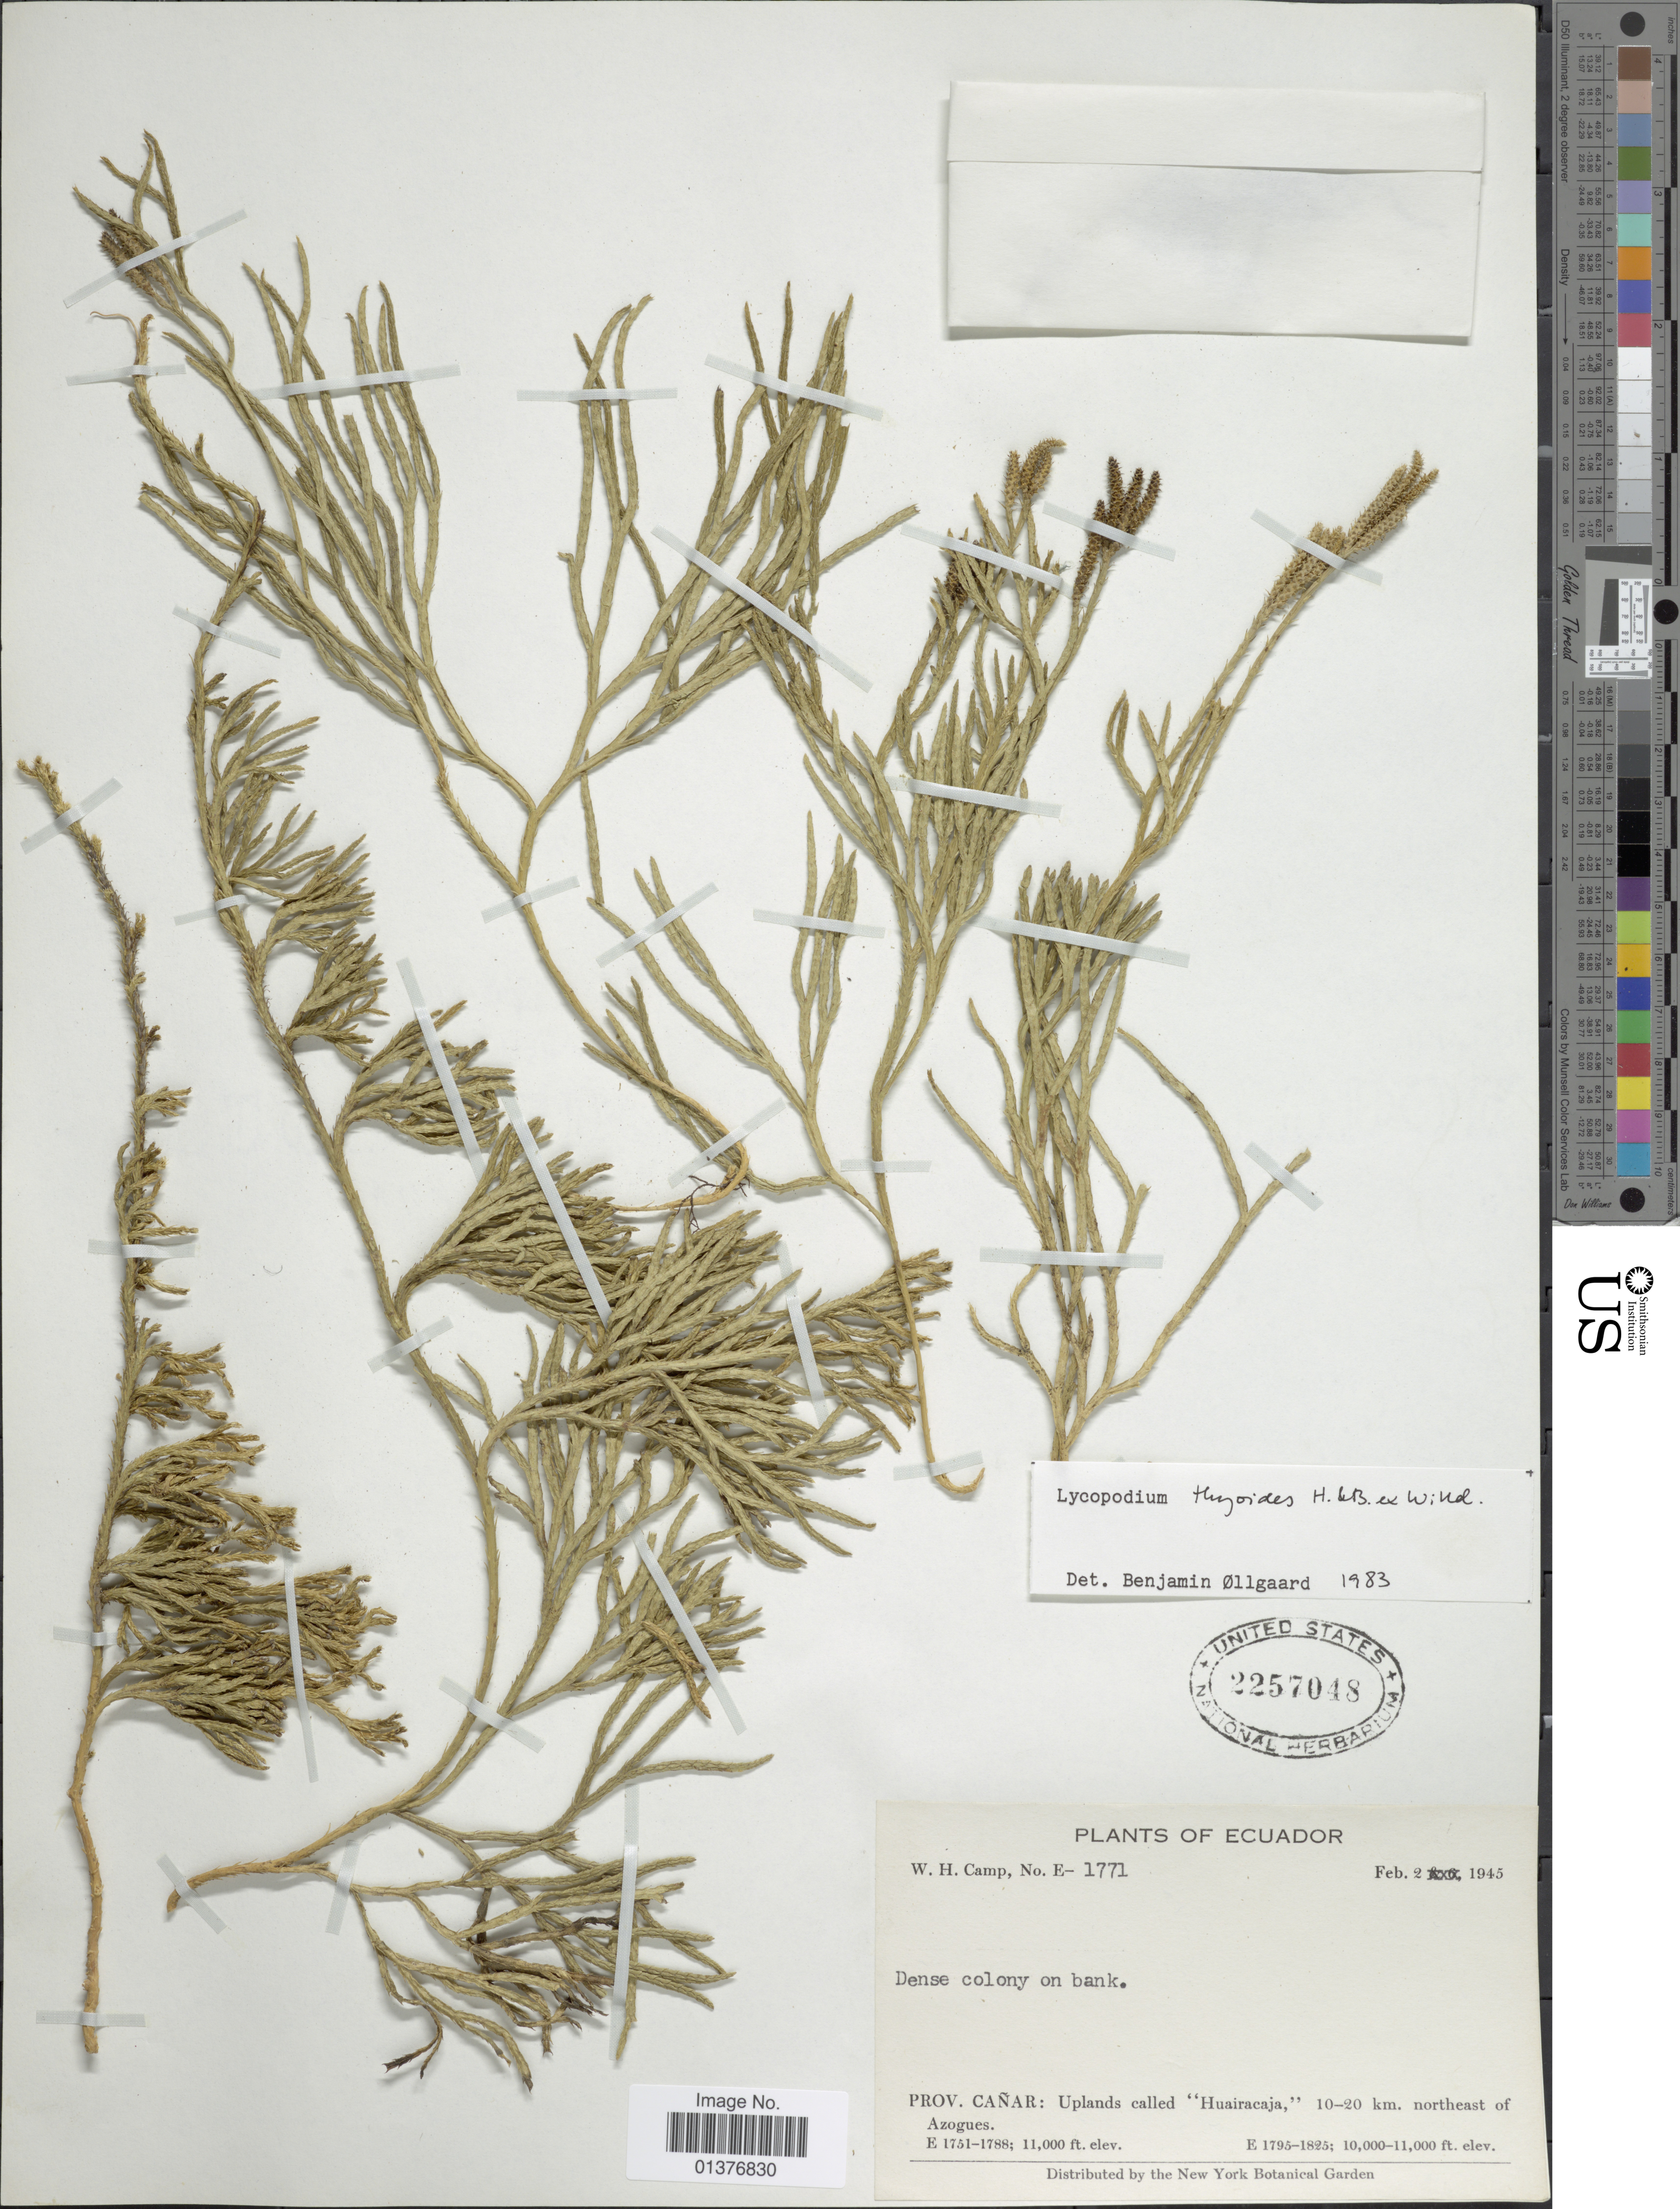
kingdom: Plantae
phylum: Tracheophyta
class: Lycopodiopsida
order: Lycopodiales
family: Lycopodiaceae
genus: Diphasiastrum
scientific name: Diphasiastrum thyoides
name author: (Humb. & Bonpl. ex Willd.) Holub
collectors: W. H. Camp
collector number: E-1771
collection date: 1945-02-02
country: Ecuador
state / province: Cañar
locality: Uplands called "Huairacaja", 10-20km northeast of Azogues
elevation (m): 3353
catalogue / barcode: US 2257048